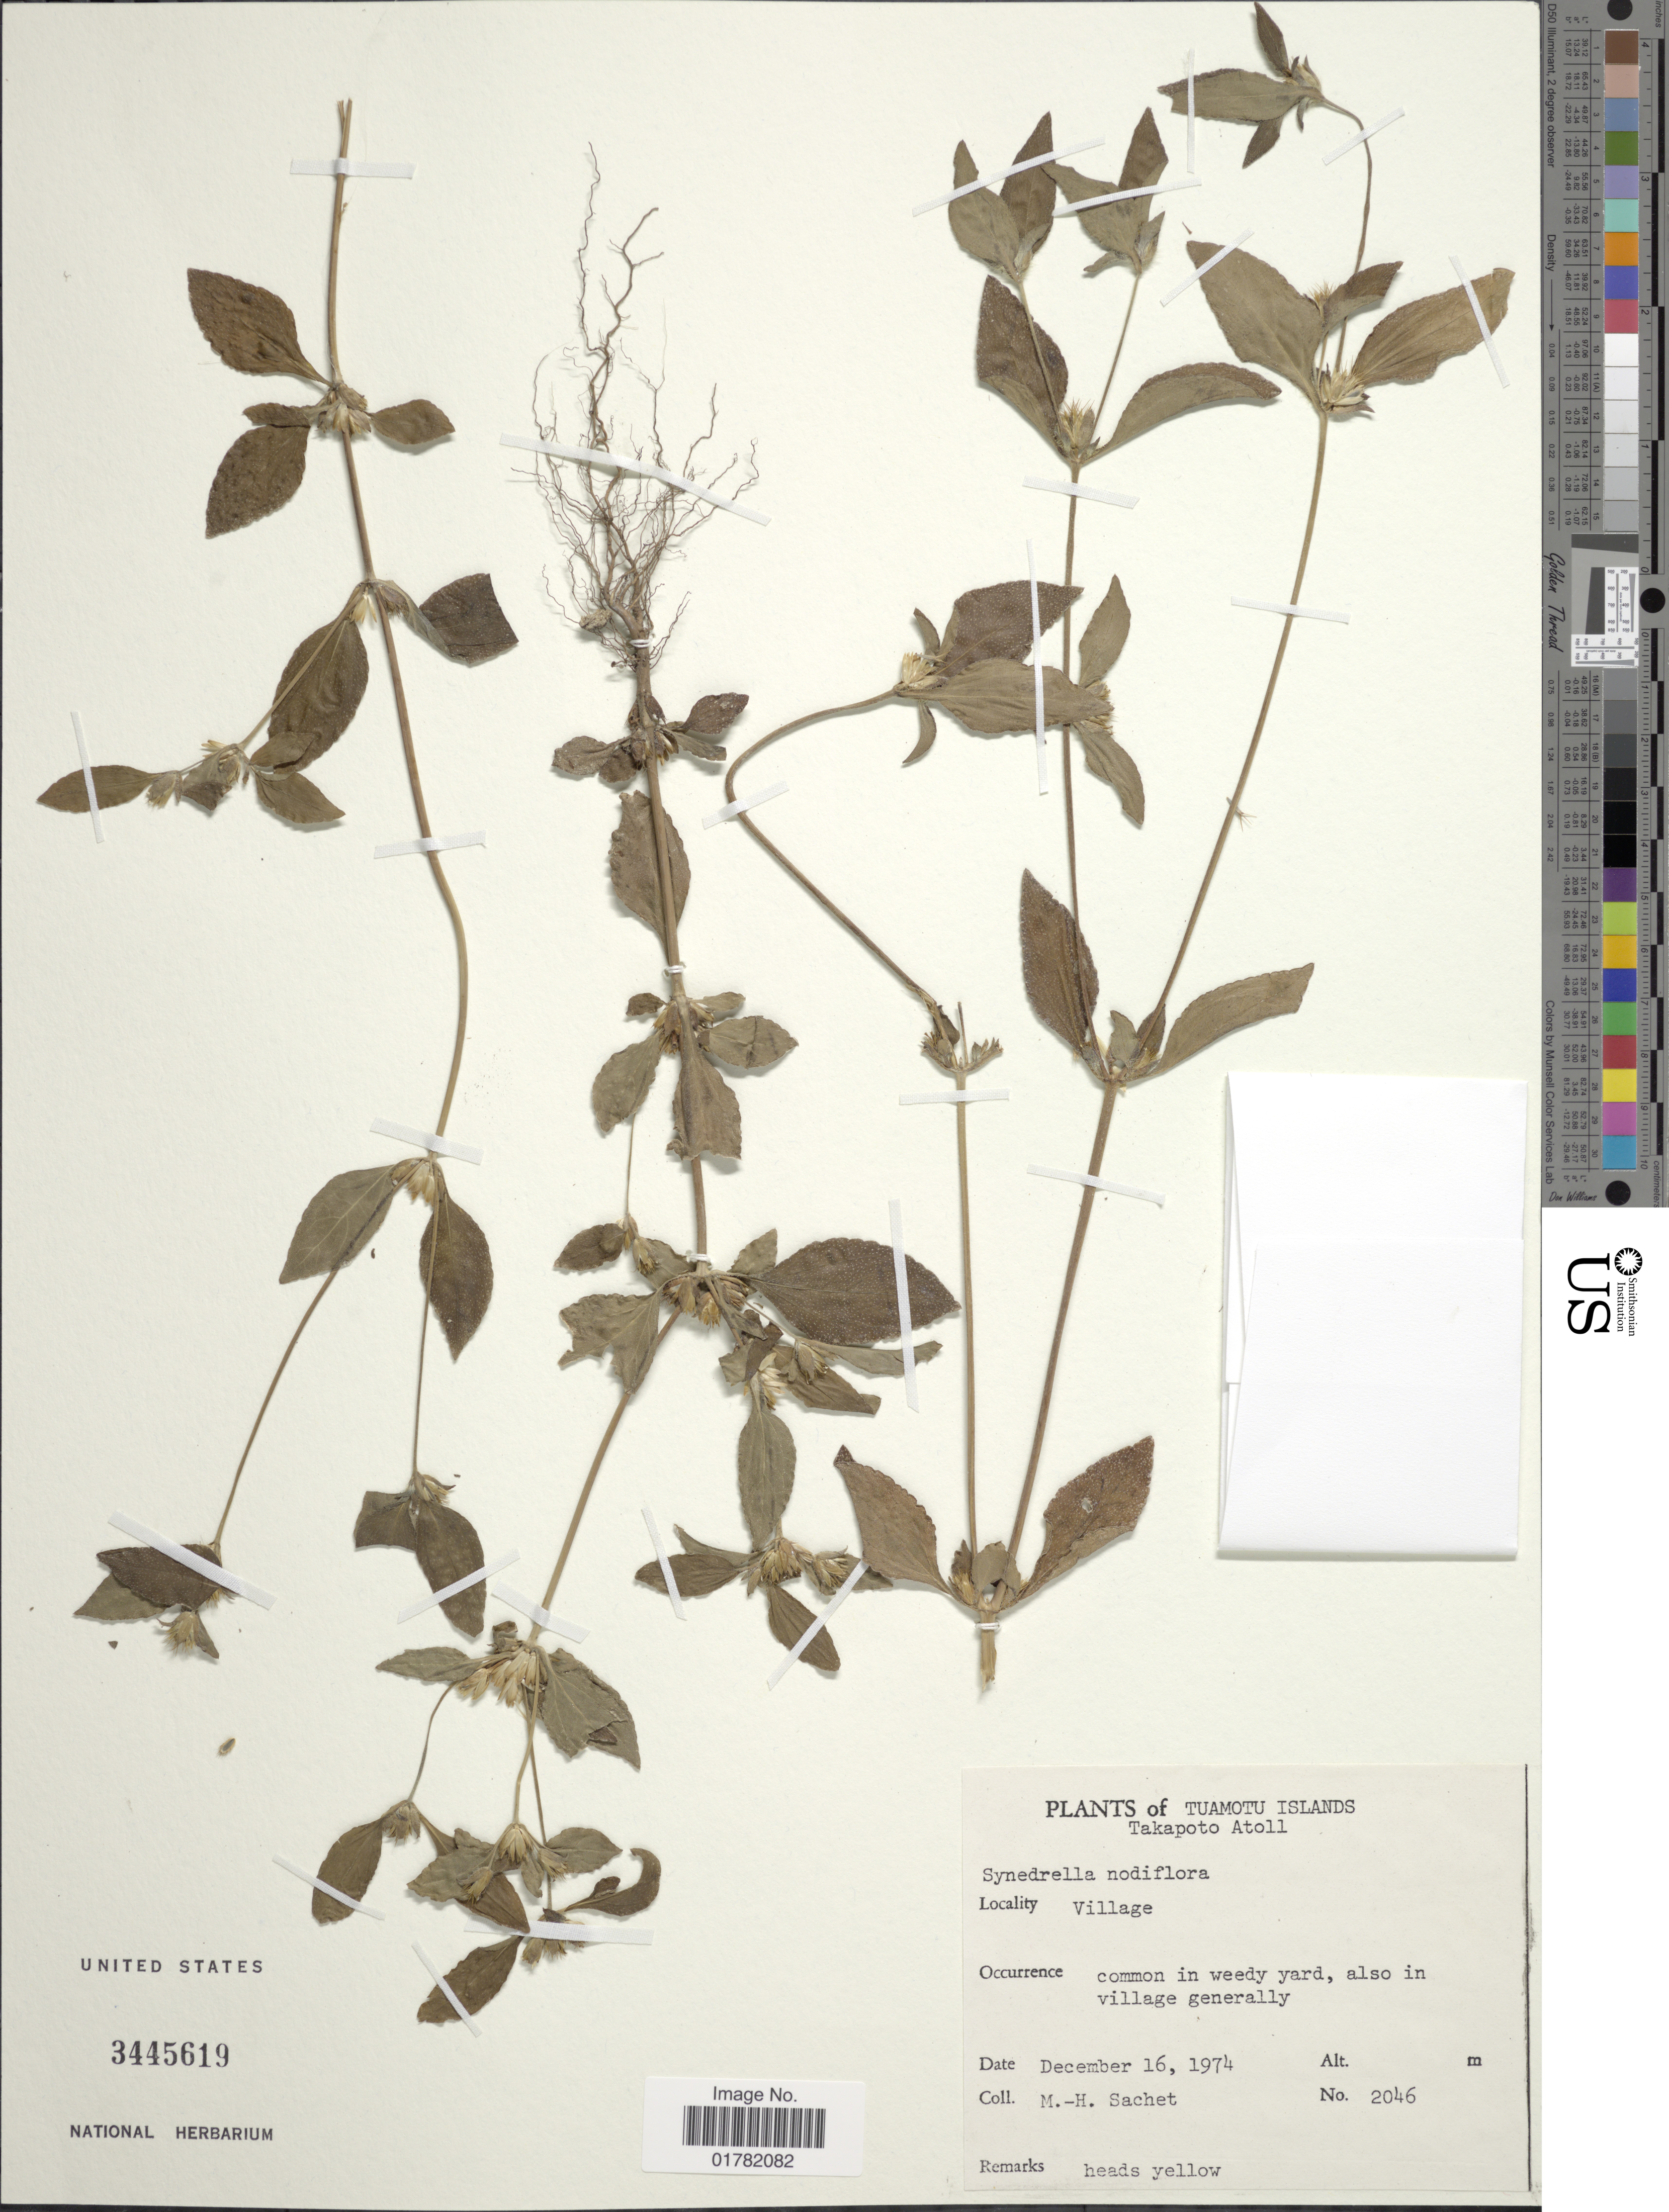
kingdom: Plantae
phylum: Tracheophyta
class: Magnoliopsida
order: Asterales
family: Asteraceae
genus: Synedrella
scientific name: Synedrella nodiflora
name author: (L.) Gaertn.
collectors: M.-H. Sachet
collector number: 2046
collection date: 1974-12-16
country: French Polynesia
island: Takapoto Atoll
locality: Tuamotu Islands, Takapoto Atoll, Village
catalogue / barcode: US 3445619